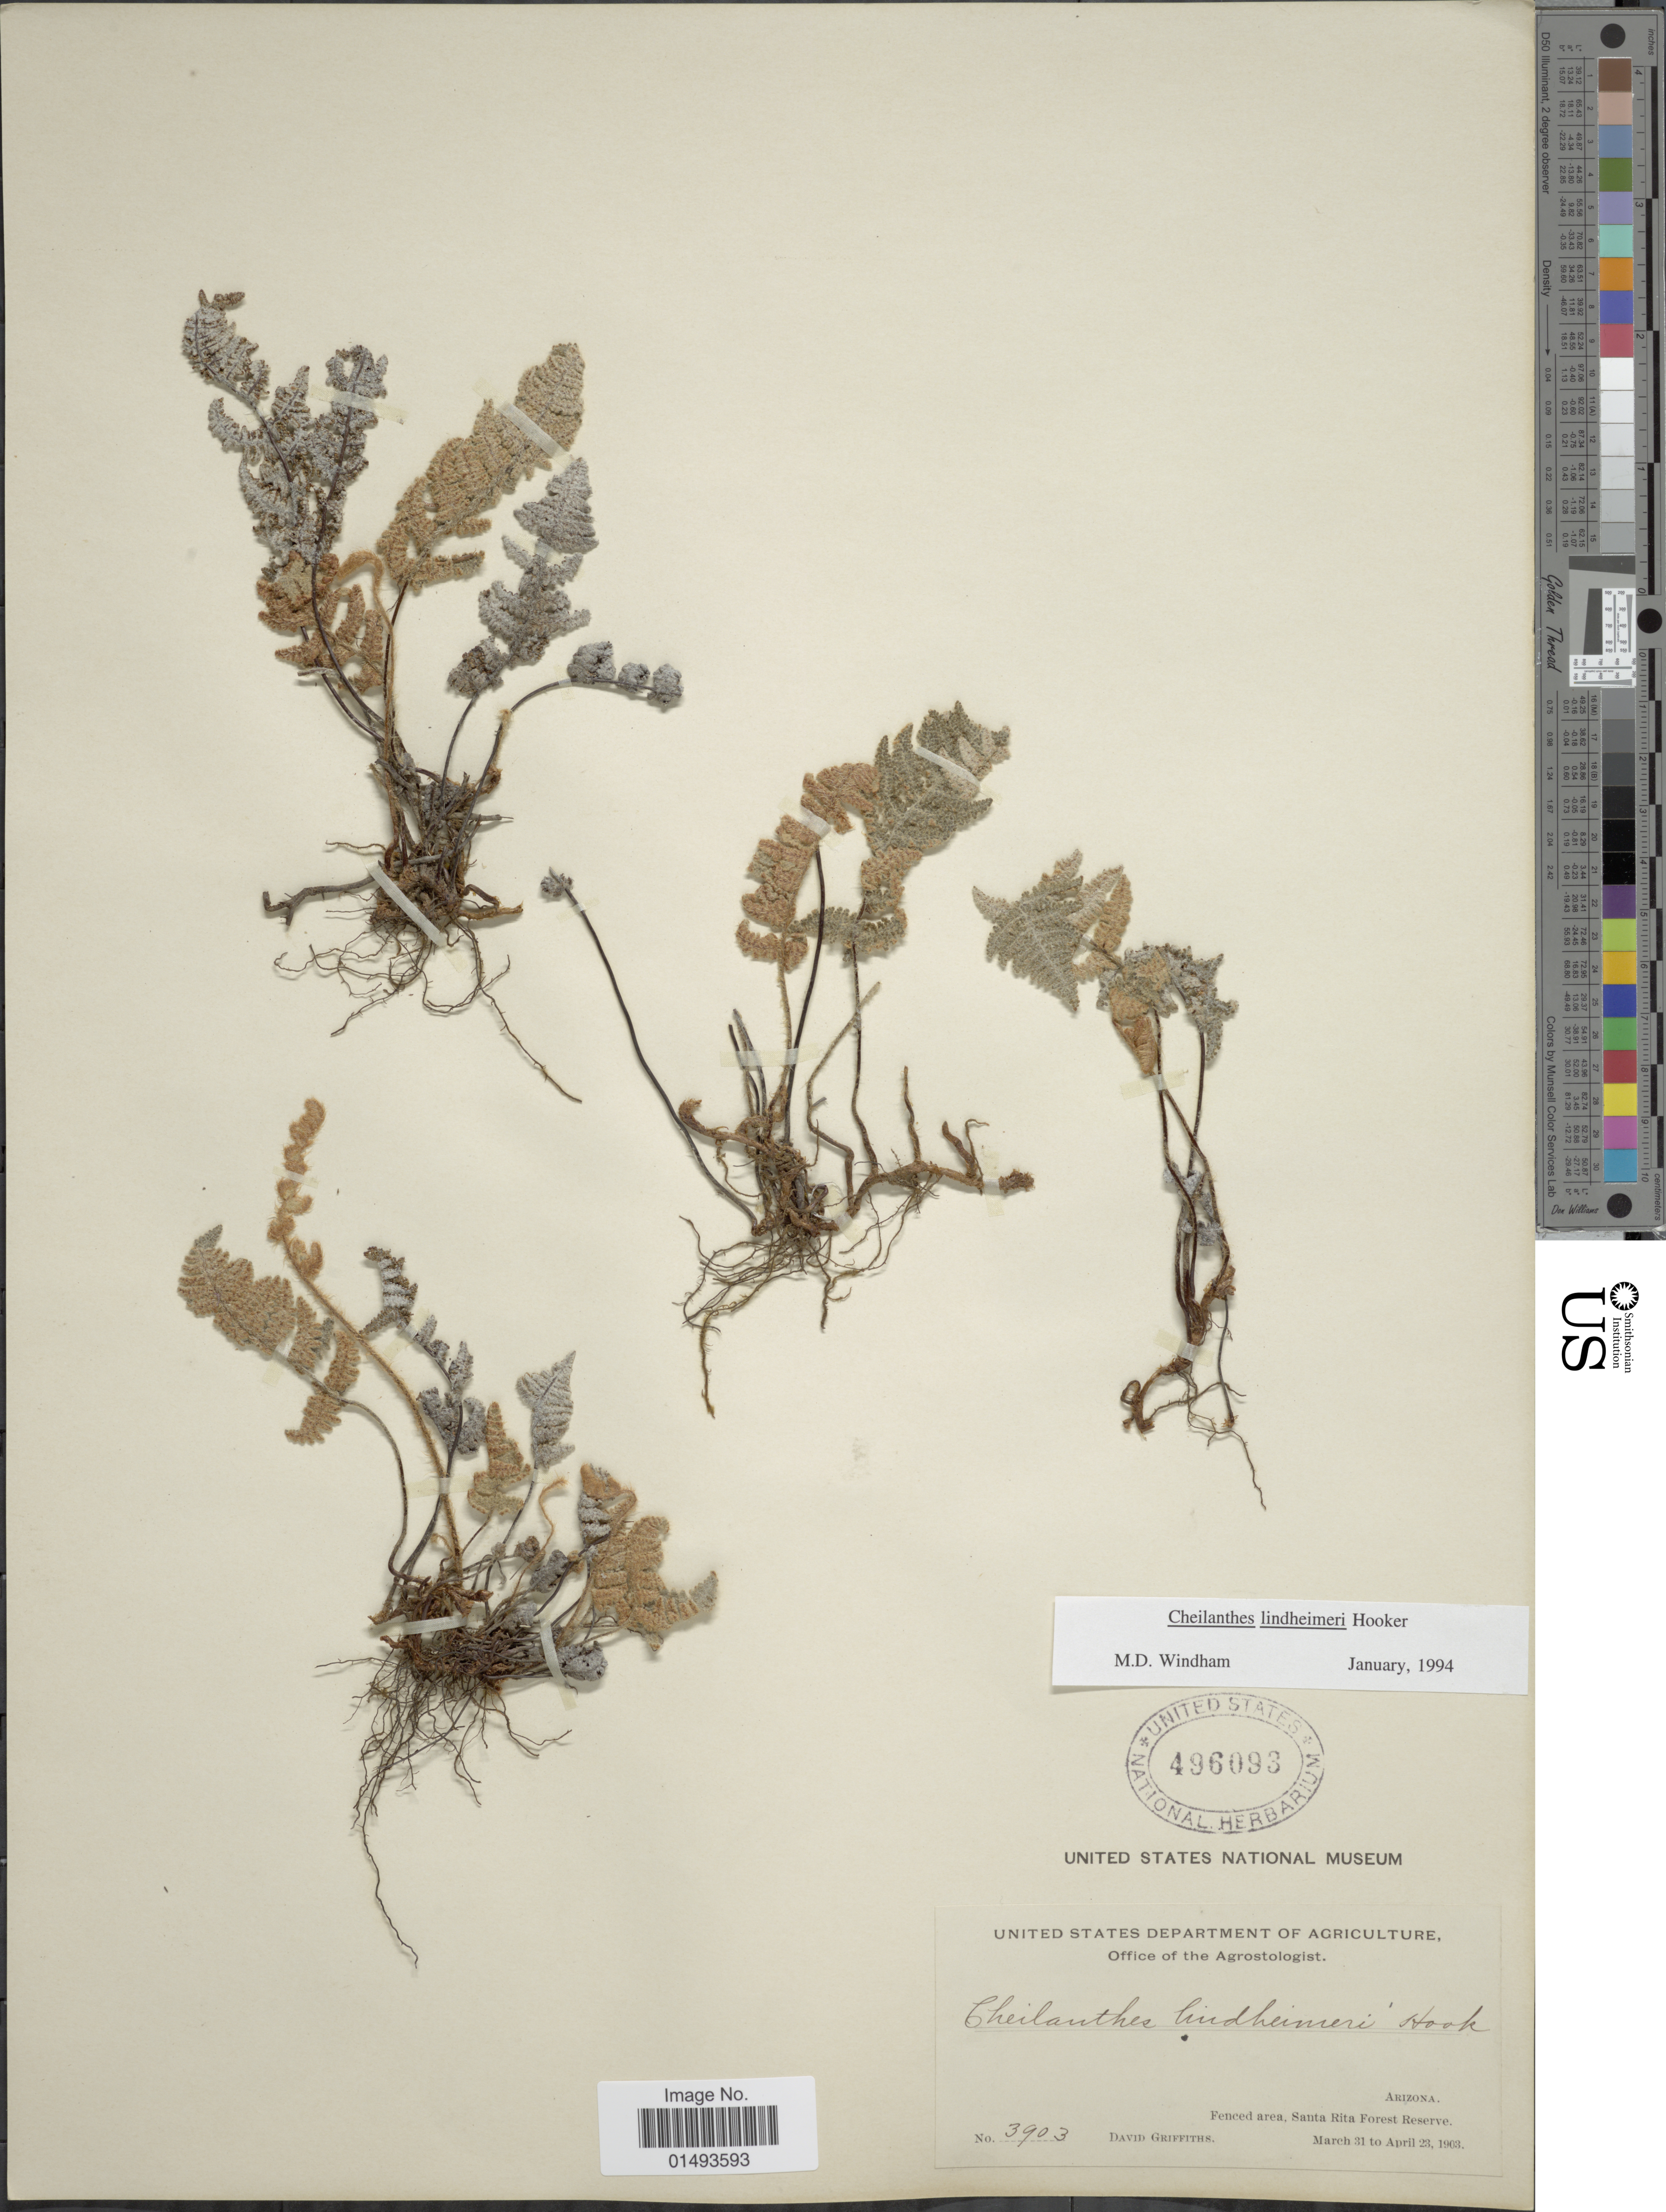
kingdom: Plantae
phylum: Tracheophyta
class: Polypodiopsida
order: Polypodiales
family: Pteridaceae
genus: Myriopteris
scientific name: Myriopteris lindheimeri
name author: (Hook.) J. Sm.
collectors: D. Griffiths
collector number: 3903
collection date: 1903-03-31/1903-04-23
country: United States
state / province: Arizona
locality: Fenced area, Santa Rita Forest Reserve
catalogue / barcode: US 496093